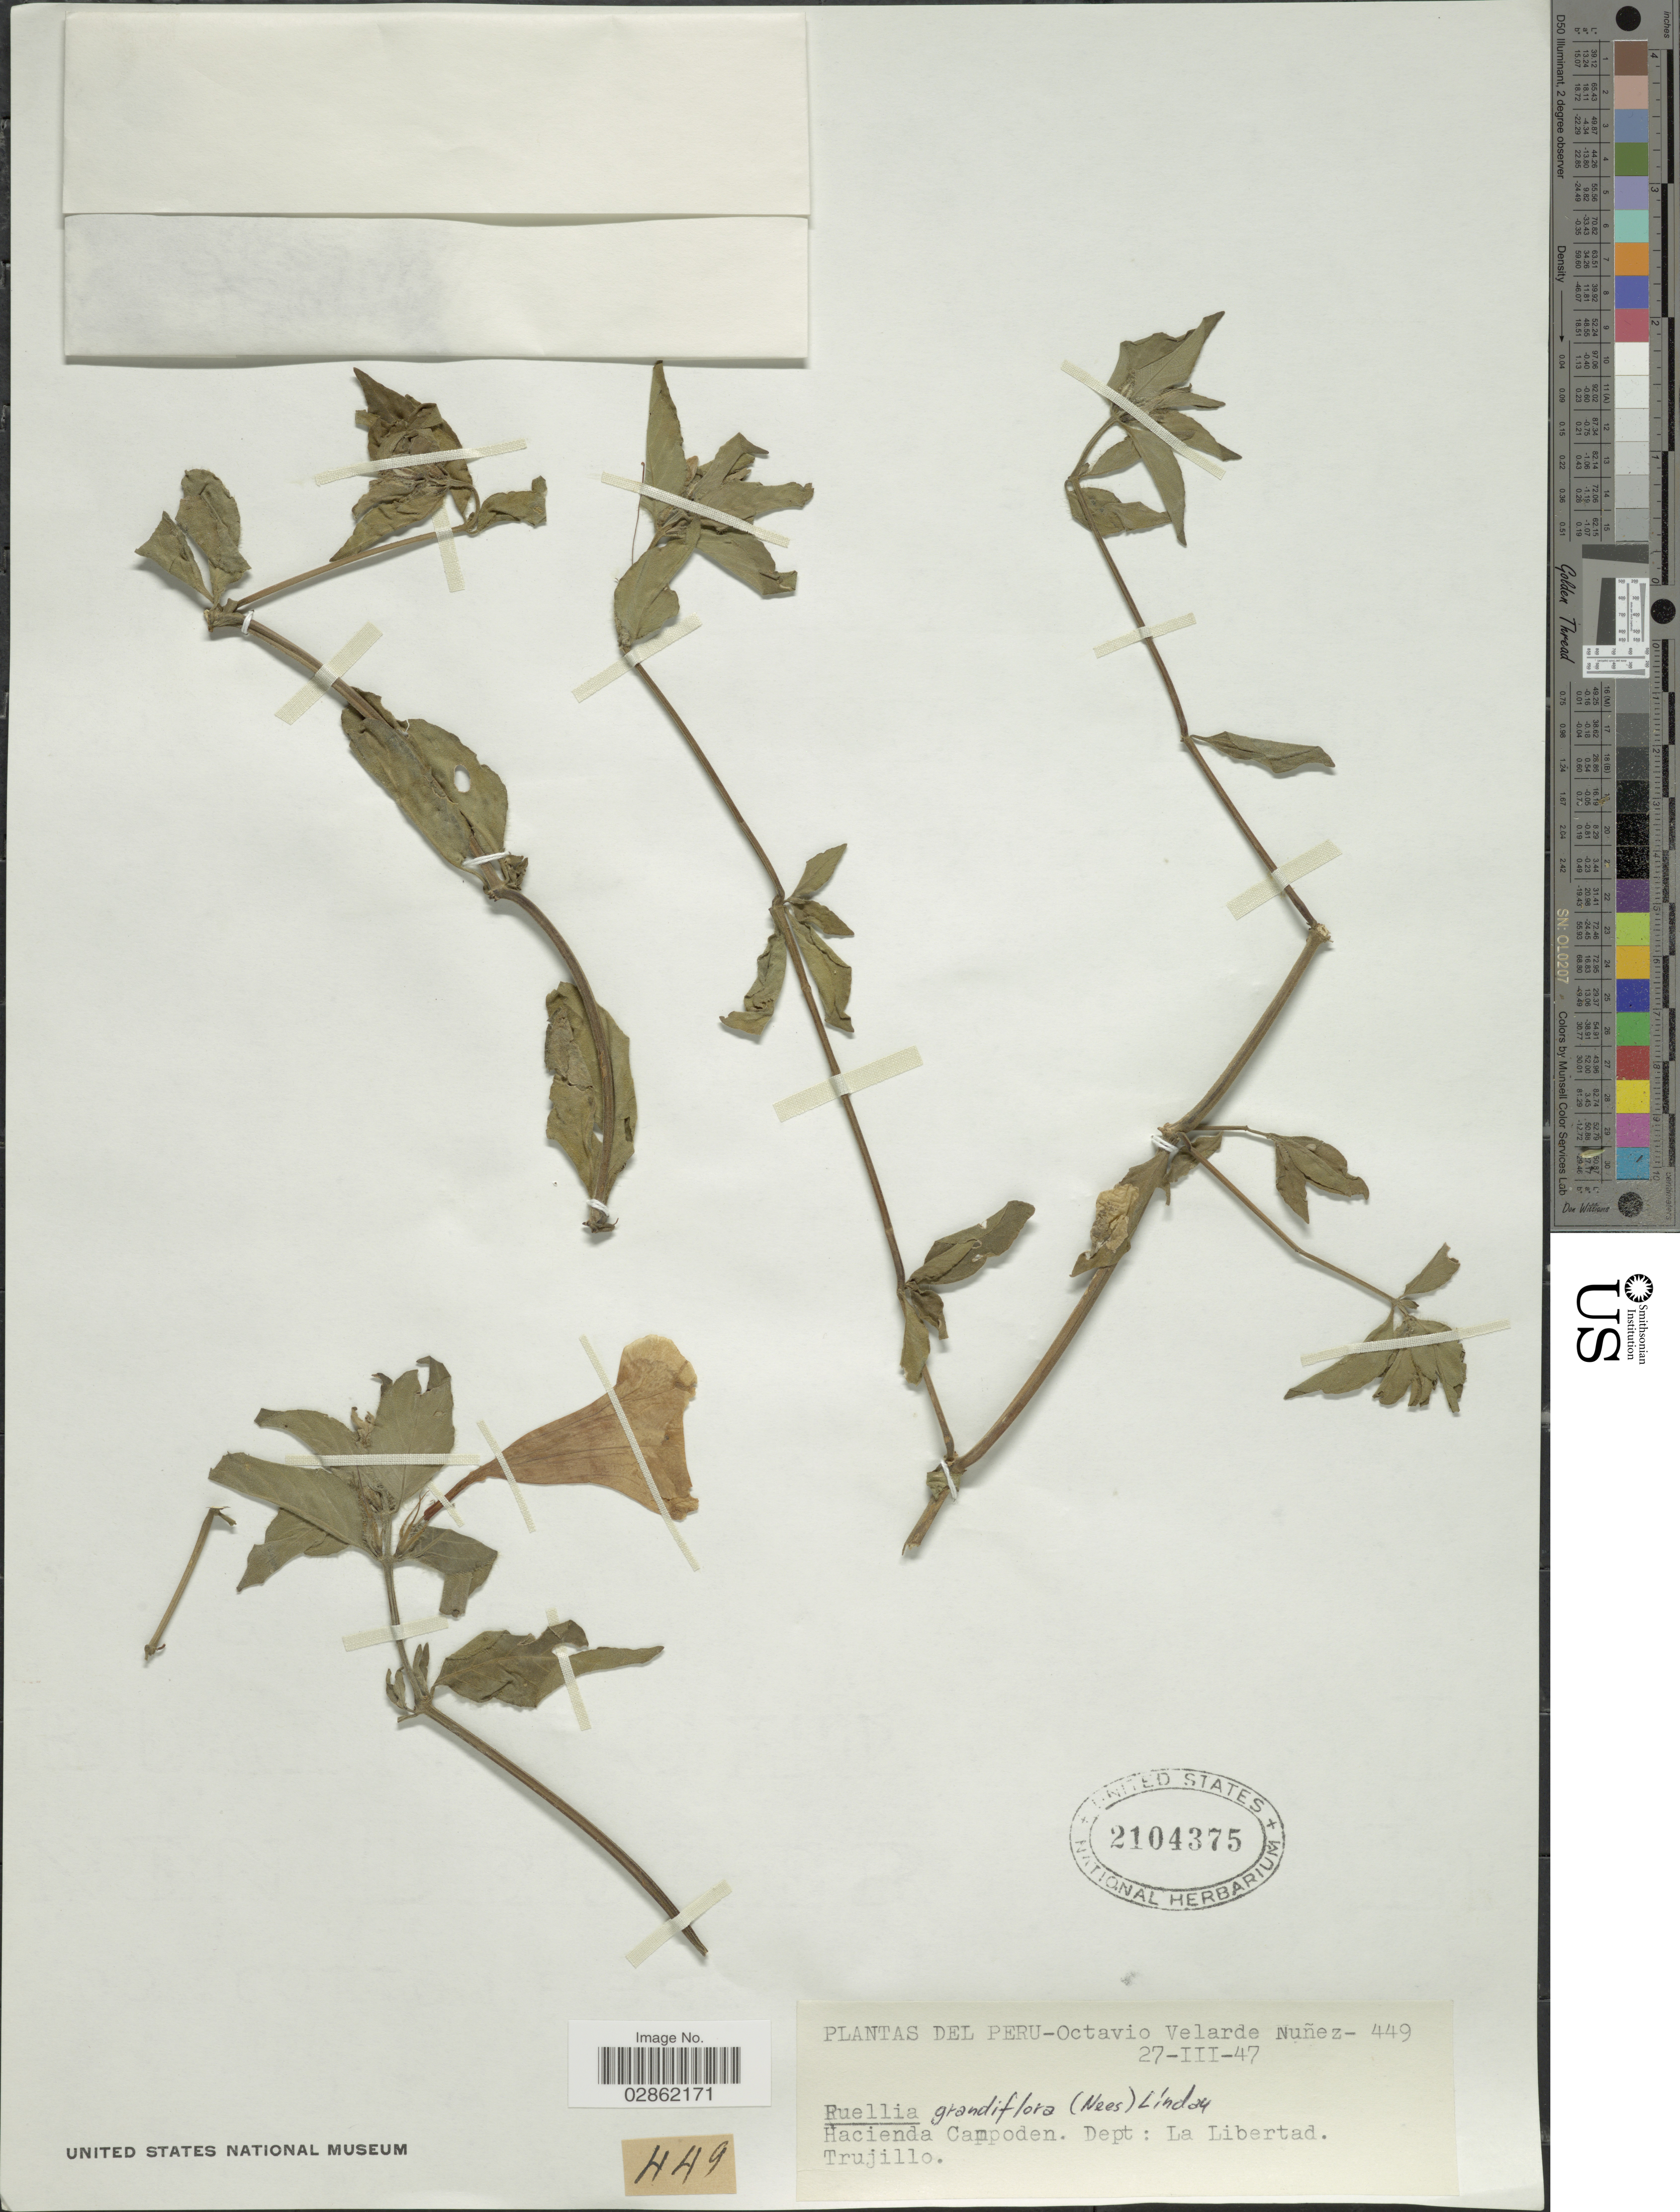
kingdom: Plantae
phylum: Tracheophyta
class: Magnoliopsida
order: Lamiales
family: Acanthaceae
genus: Ruellia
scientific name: Ruellia spectabilis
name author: (Hook.) G. Nicholson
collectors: O. Velarde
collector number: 449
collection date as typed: Transcribed d/m/y: 27/3/47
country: Peru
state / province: La Libertad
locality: Hacienda Campoden, Dept. La Libertad, Trujillo.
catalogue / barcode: US 2104375